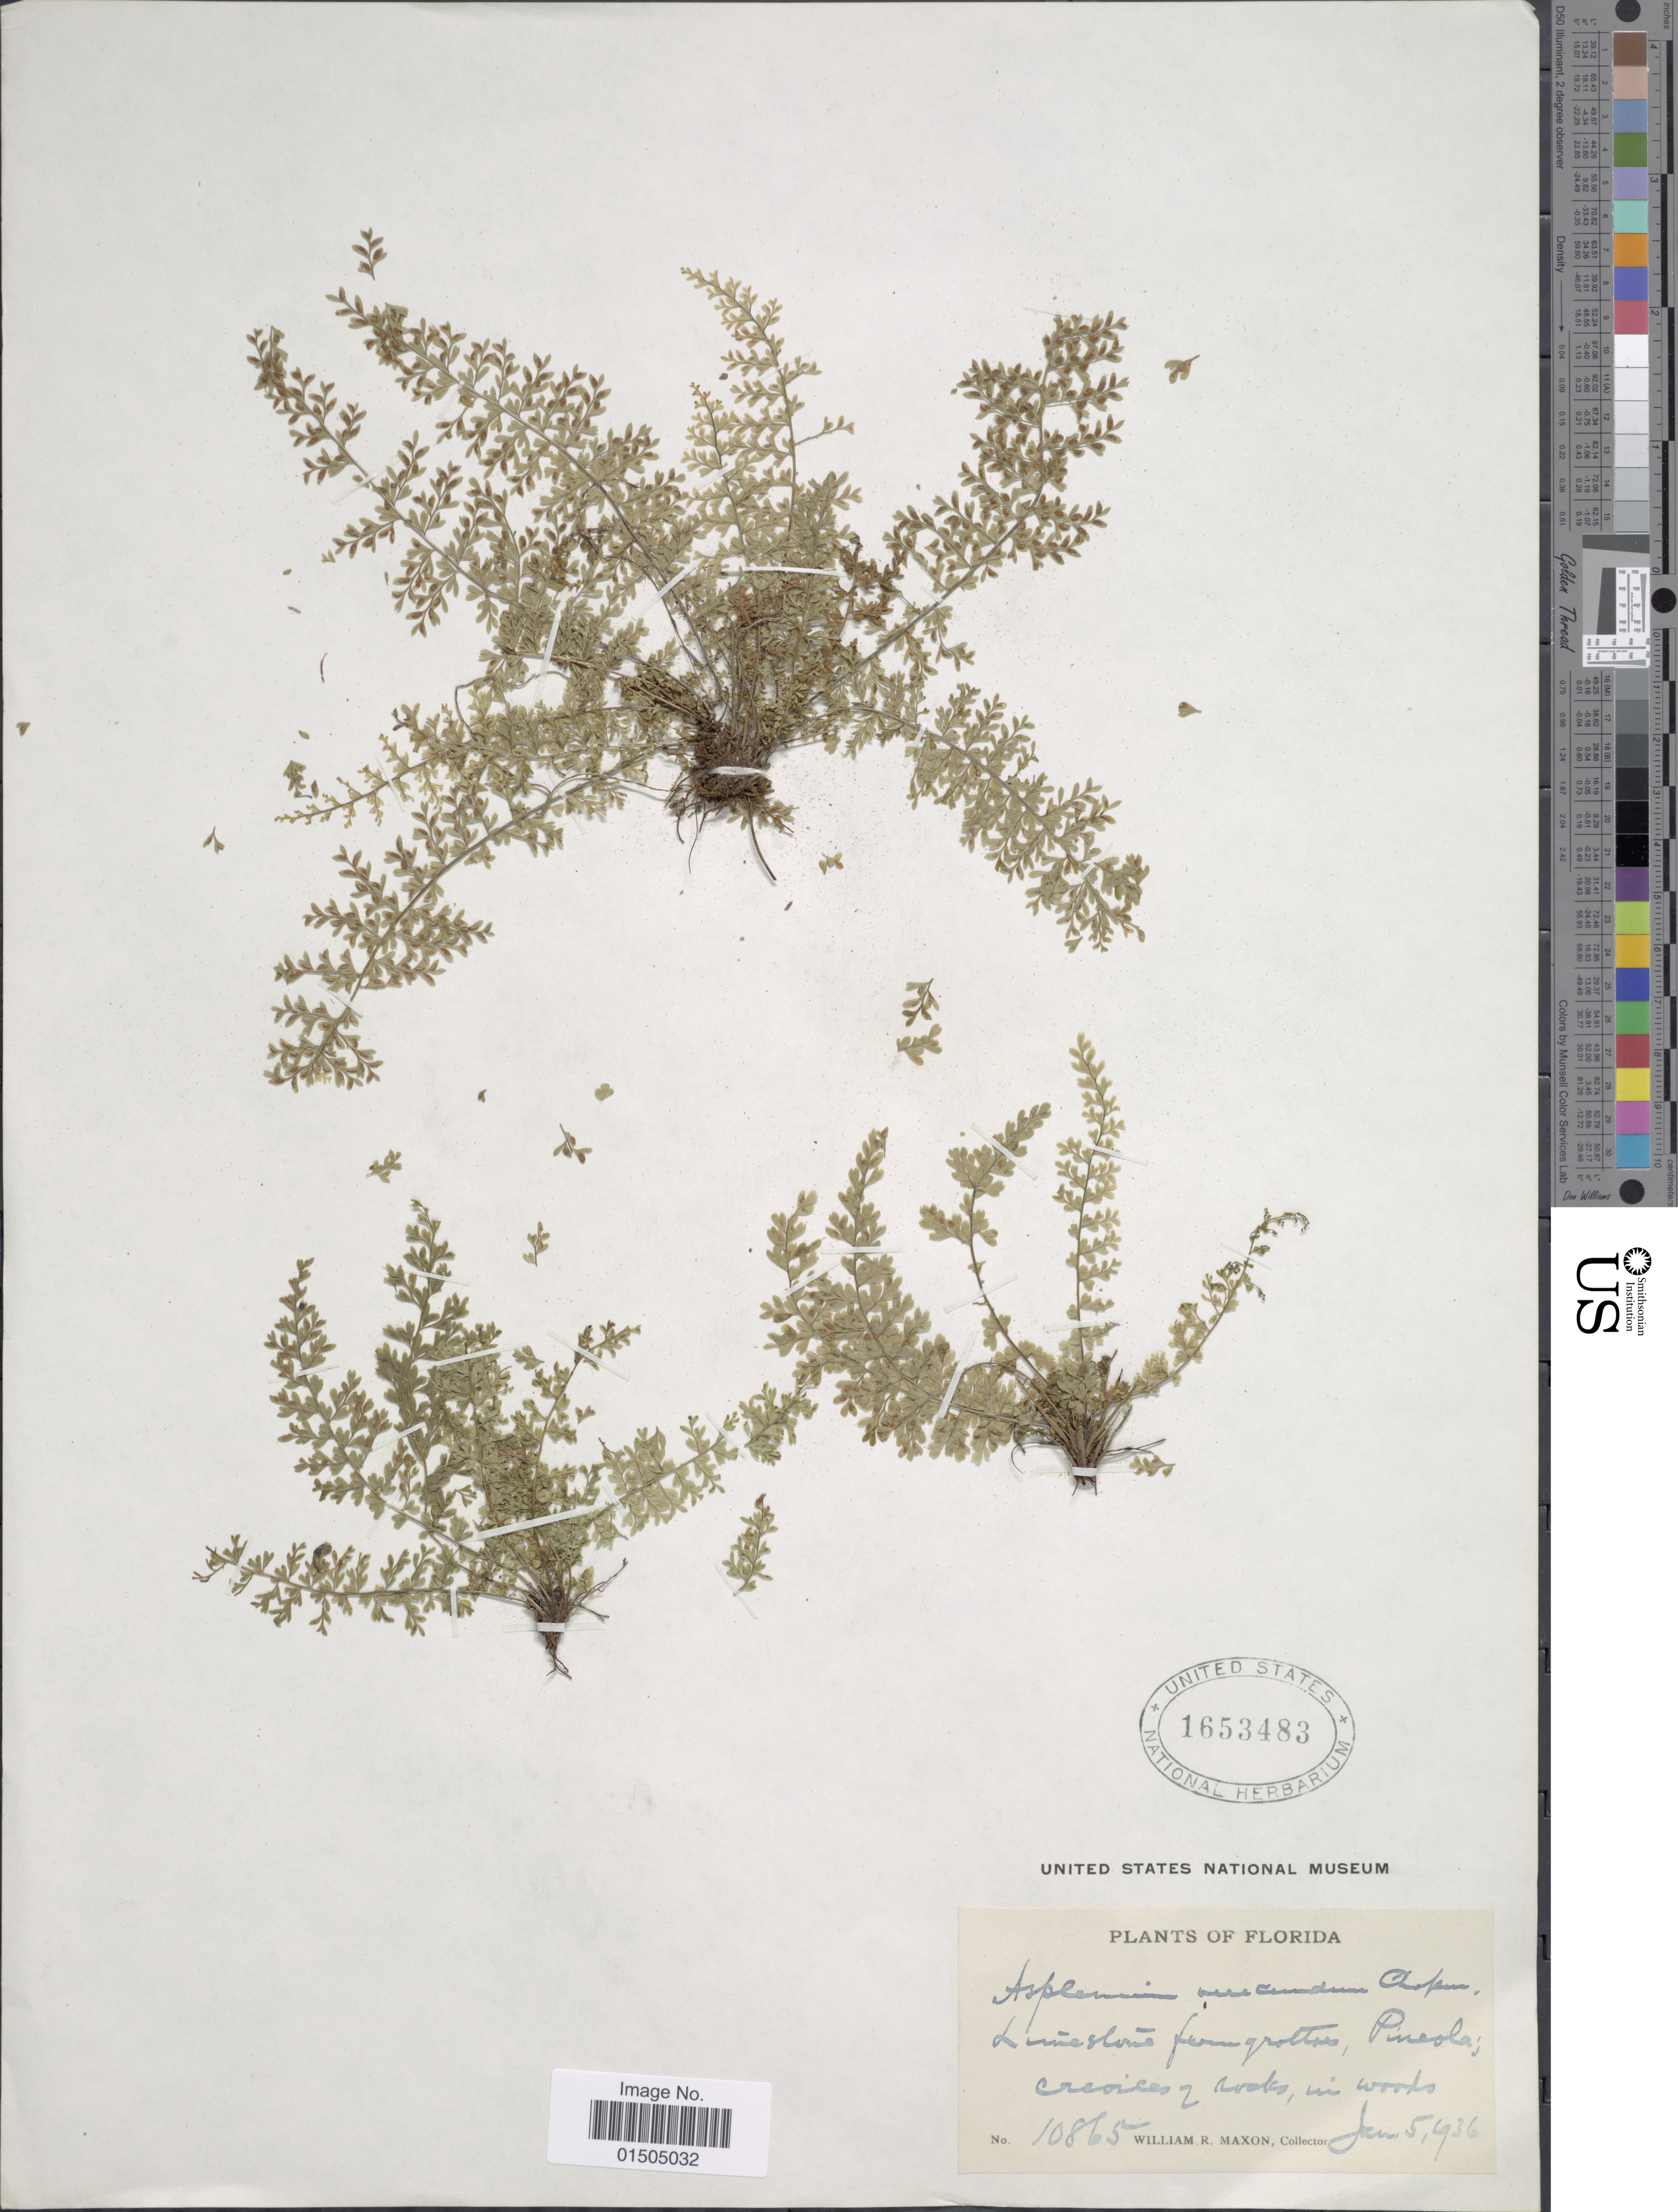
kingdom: Plantae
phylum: Tracheophyta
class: Polypodiopsida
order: Polypodiales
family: Aspleniaceae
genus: Asplenium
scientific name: Asplenium verecundum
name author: Chapm.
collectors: W. R. Maxon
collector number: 10865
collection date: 1936-01-05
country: United States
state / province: Florida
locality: Limestone fern grottoes, Pineola.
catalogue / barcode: US 1653483